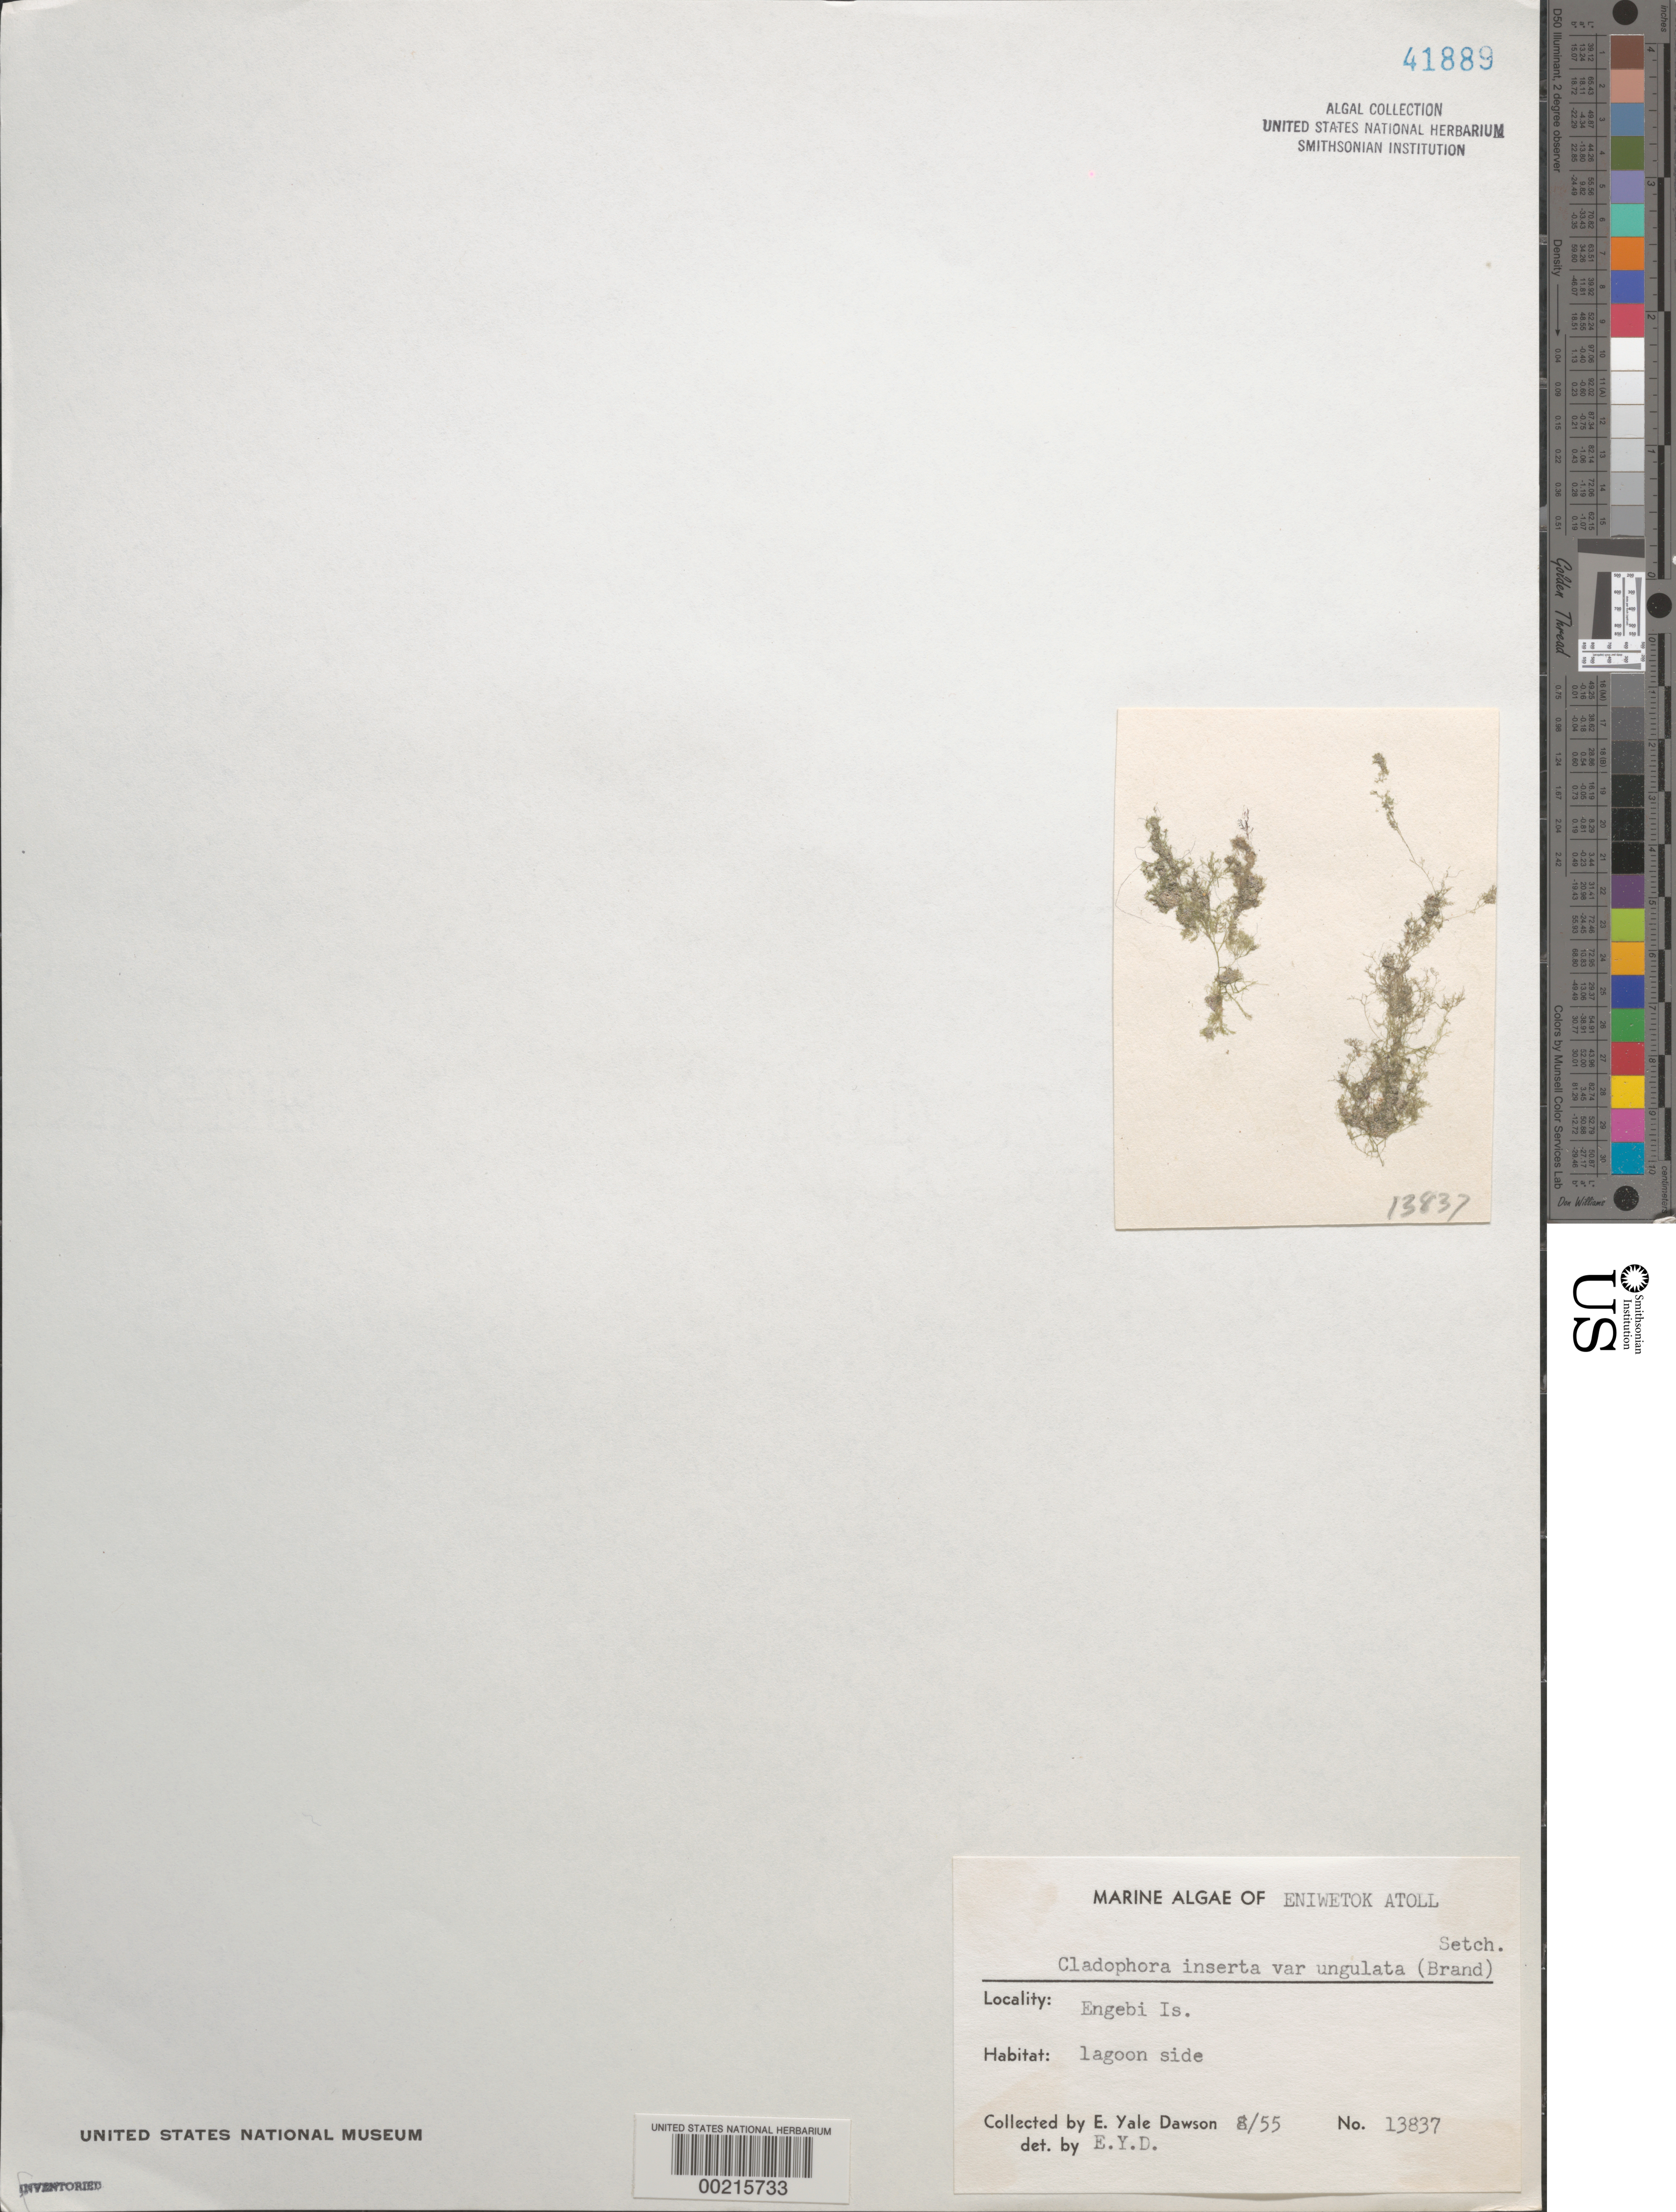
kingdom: Plantae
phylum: Chlorophyta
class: Ulvophyceae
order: Cladophorales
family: Cladophoraceae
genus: Cladophora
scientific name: Cladophora vagabunda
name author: (L.) C. Hoek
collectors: E. Y. Dawson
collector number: EYD 13837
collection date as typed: Aug 1955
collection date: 1955-08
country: Marshall Islands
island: Enewetak [Eniwetok] Atoll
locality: Engebi Islet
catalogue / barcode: US 41889